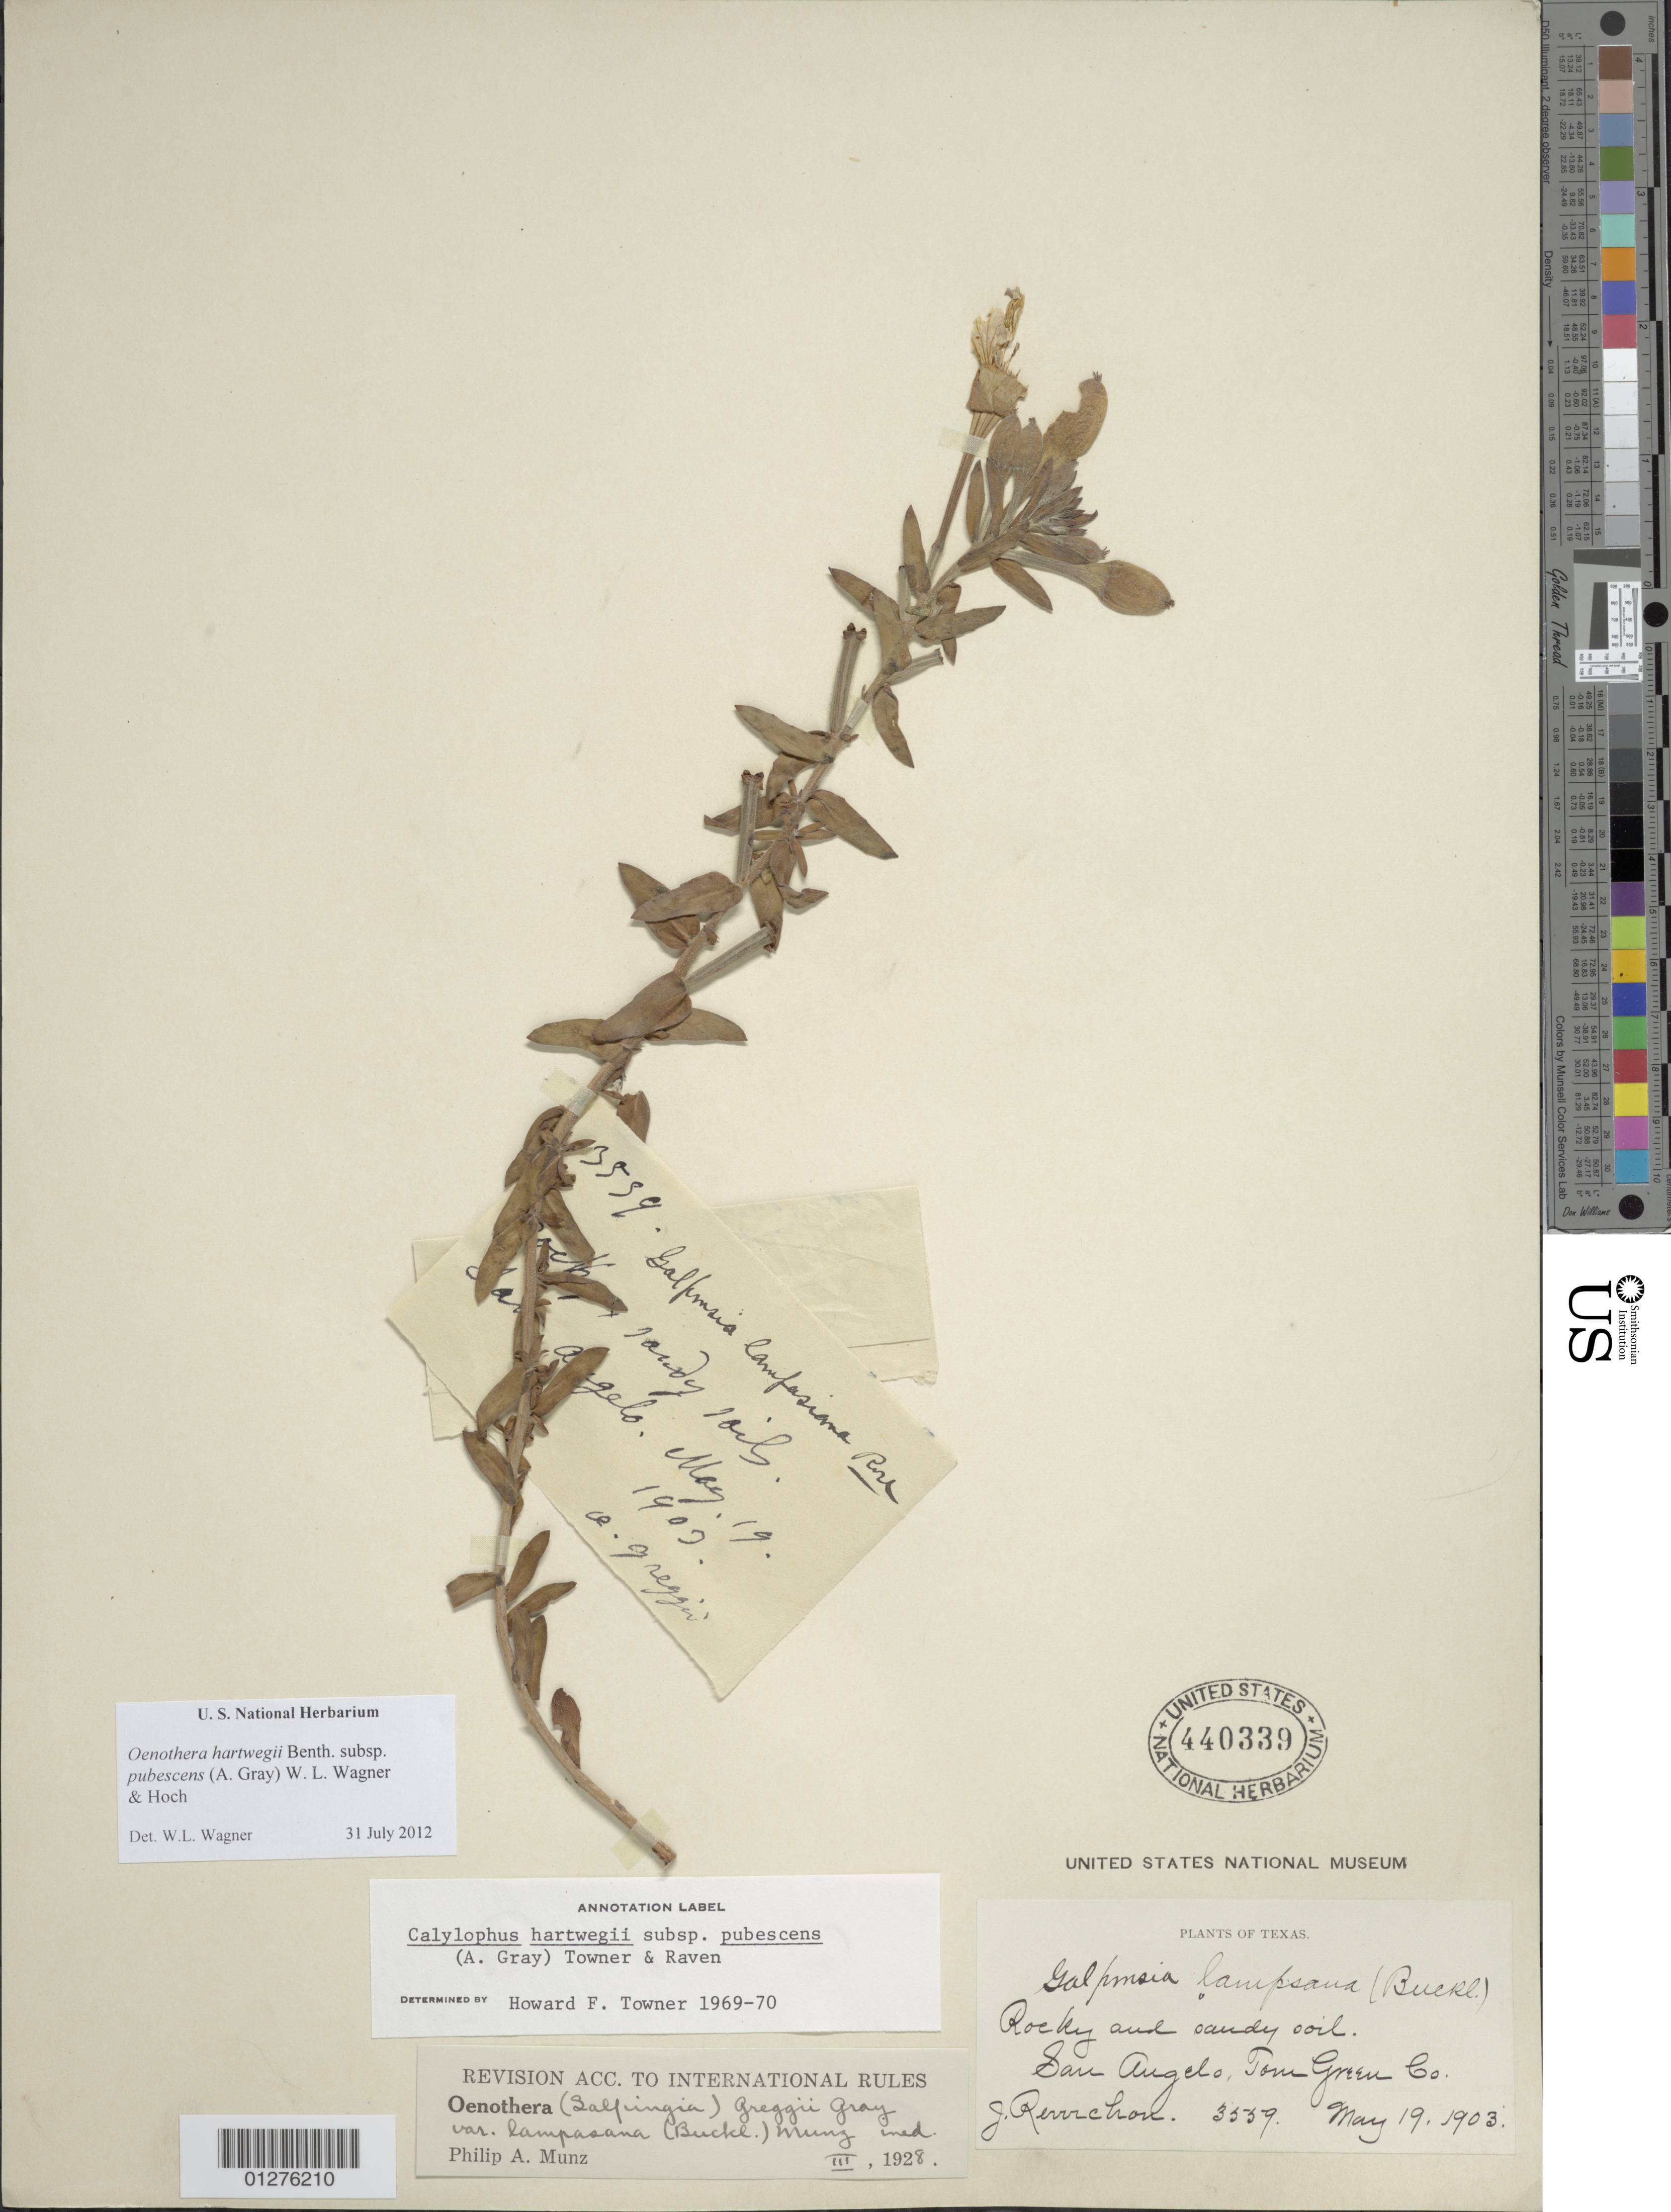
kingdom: Plantae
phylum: Tracheophyta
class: Magnoliopsida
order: Myrtales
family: Onagraceae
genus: Oenothera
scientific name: Oenothera hartwegii subsp. pubescens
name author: (A. Gray) W.L. Wagner & Hoch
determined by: Wagner, W. L., (BOT), Smithsonian Institution - National Museum of Natural History (UNITED STATES)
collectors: J. Reverchon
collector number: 3559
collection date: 1903-05-19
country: United States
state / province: Texas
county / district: Tom Green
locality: San Angelo.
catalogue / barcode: US 440339